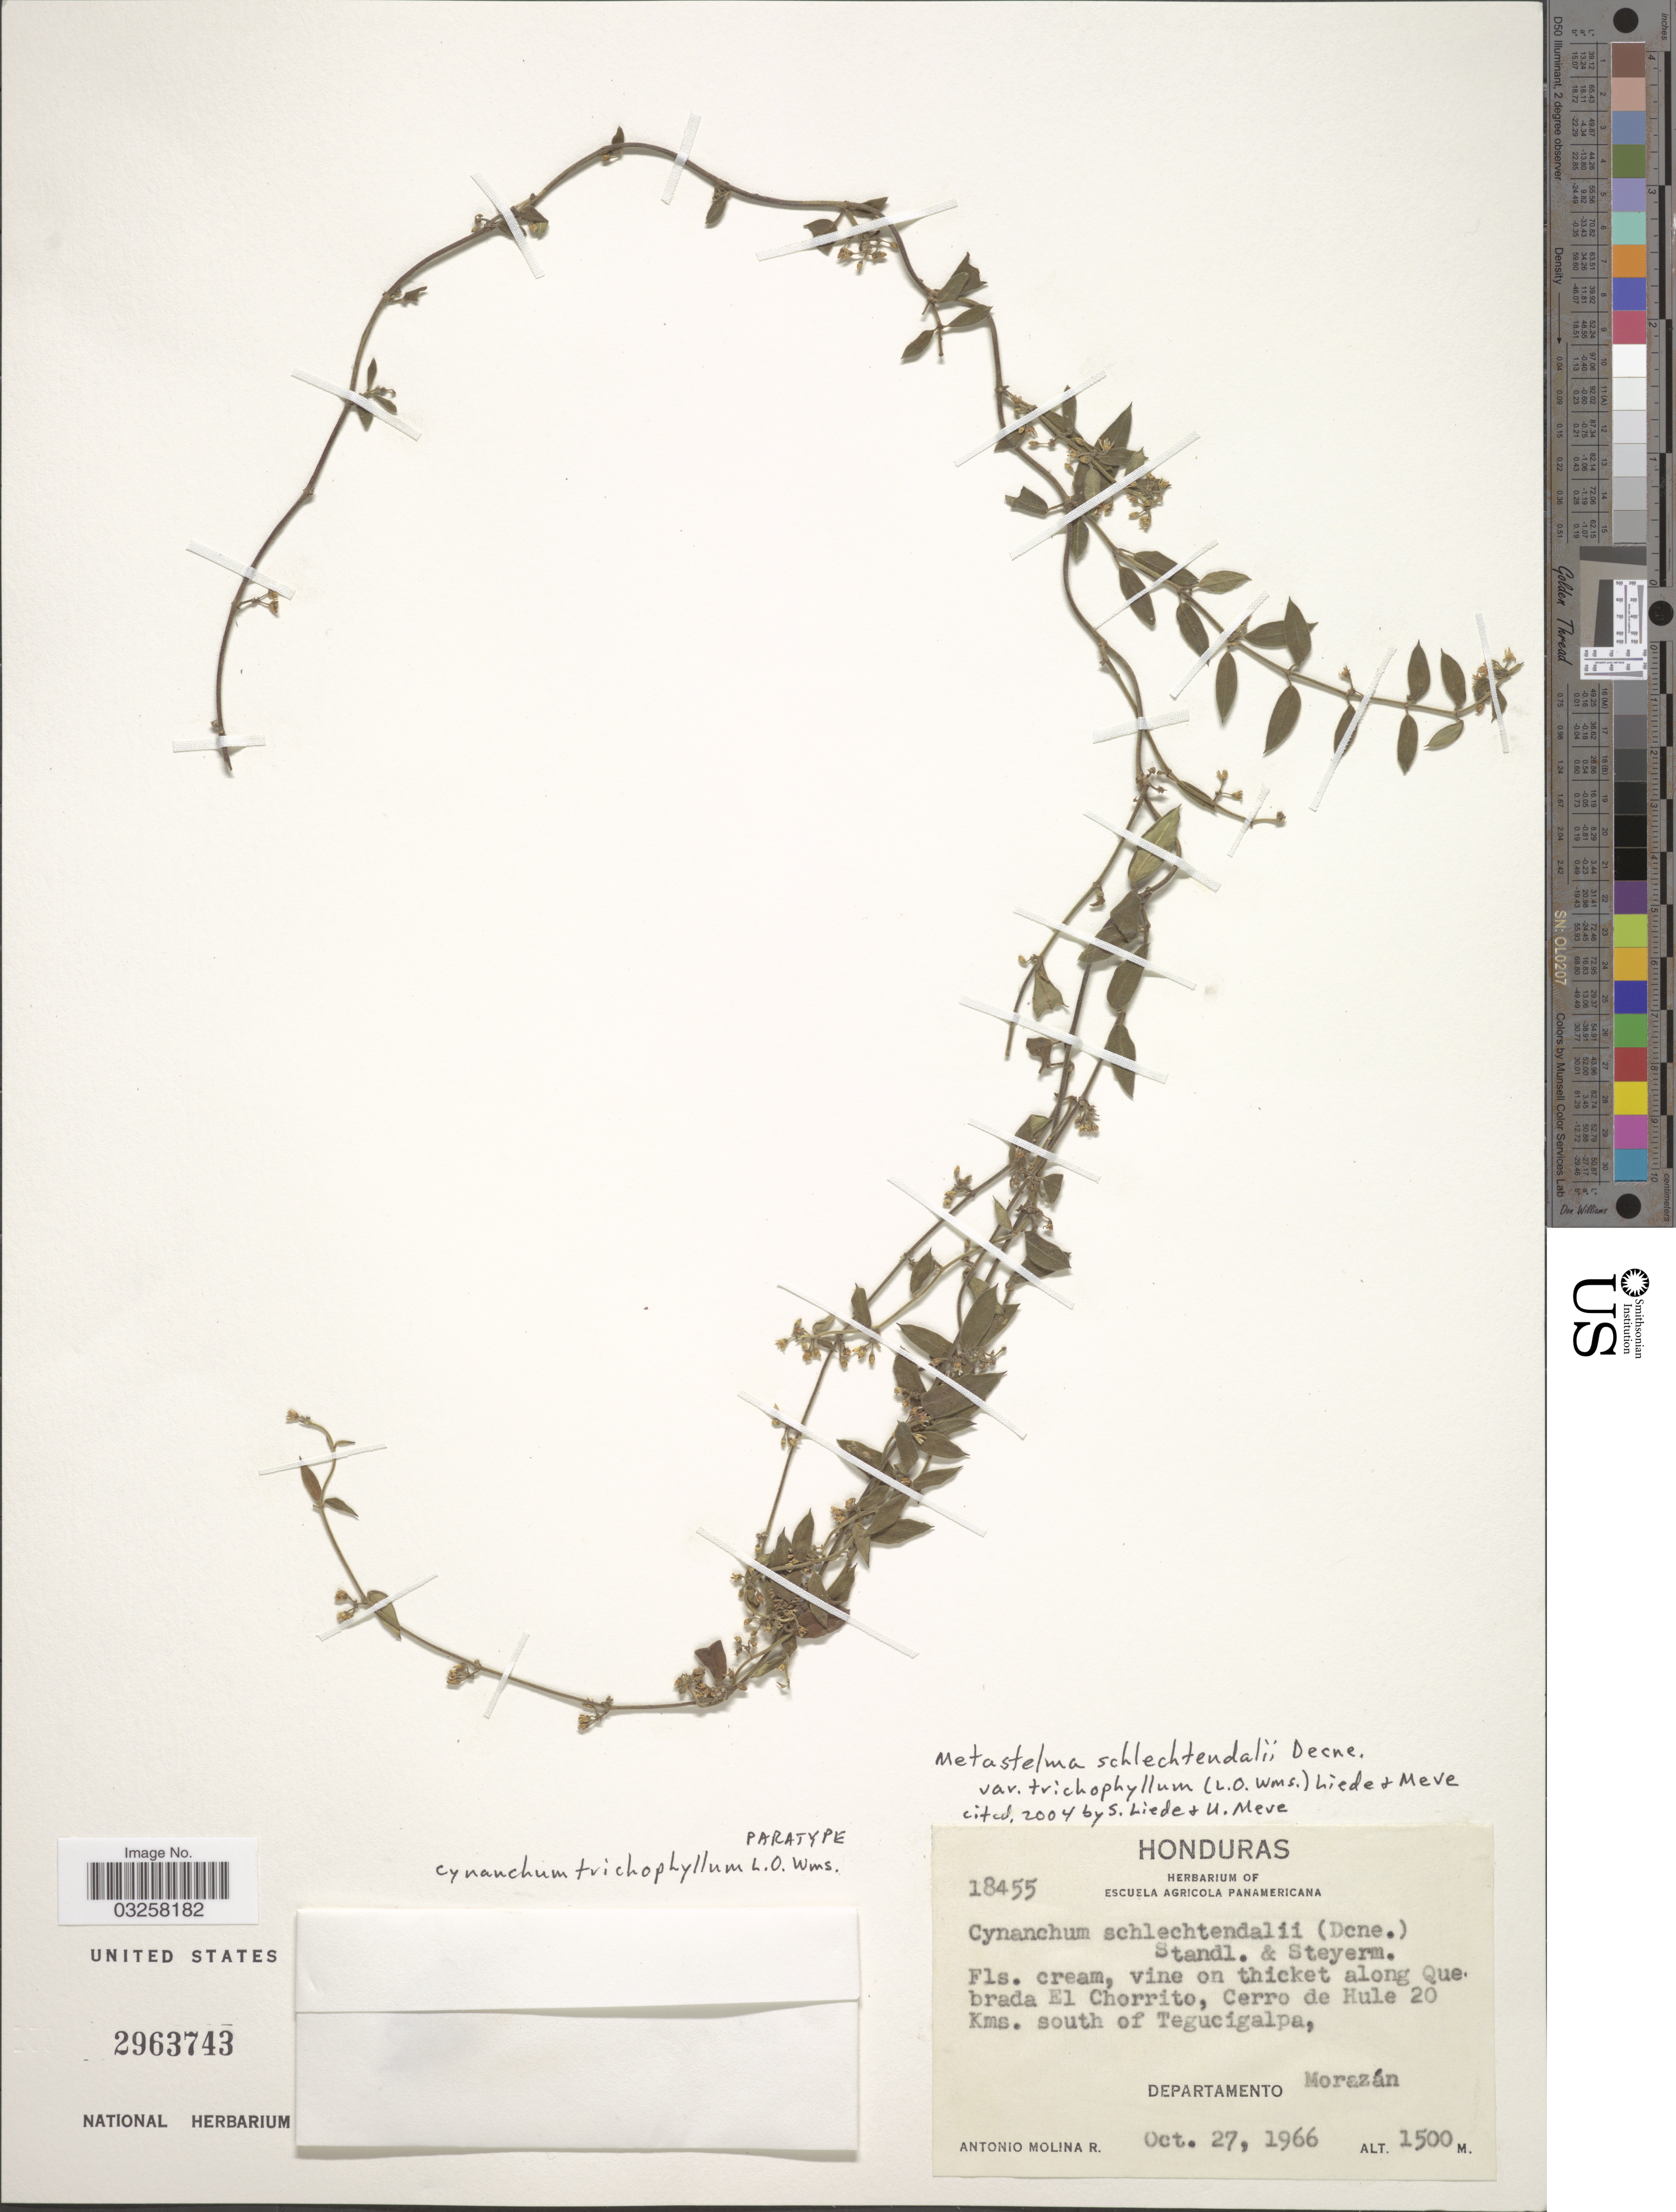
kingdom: Plantae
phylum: Tracheophyta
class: Magnoliopsida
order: Gentianales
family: Apocynaceae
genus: Metastelma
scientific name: Metastelma schlechtendalii var. trichophyllum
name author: (L.O. Williams) Liede & Meve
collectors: A. Molina R.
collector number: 18455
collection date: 1966-10-27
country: Honduras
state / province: Fco. Morazán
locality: Along Quebrada El Chorrito, Cerro de Hule 20 Kms. south of Tegucigalpa, Departamento Morazán.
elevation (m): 1500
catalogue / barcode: US 2963743